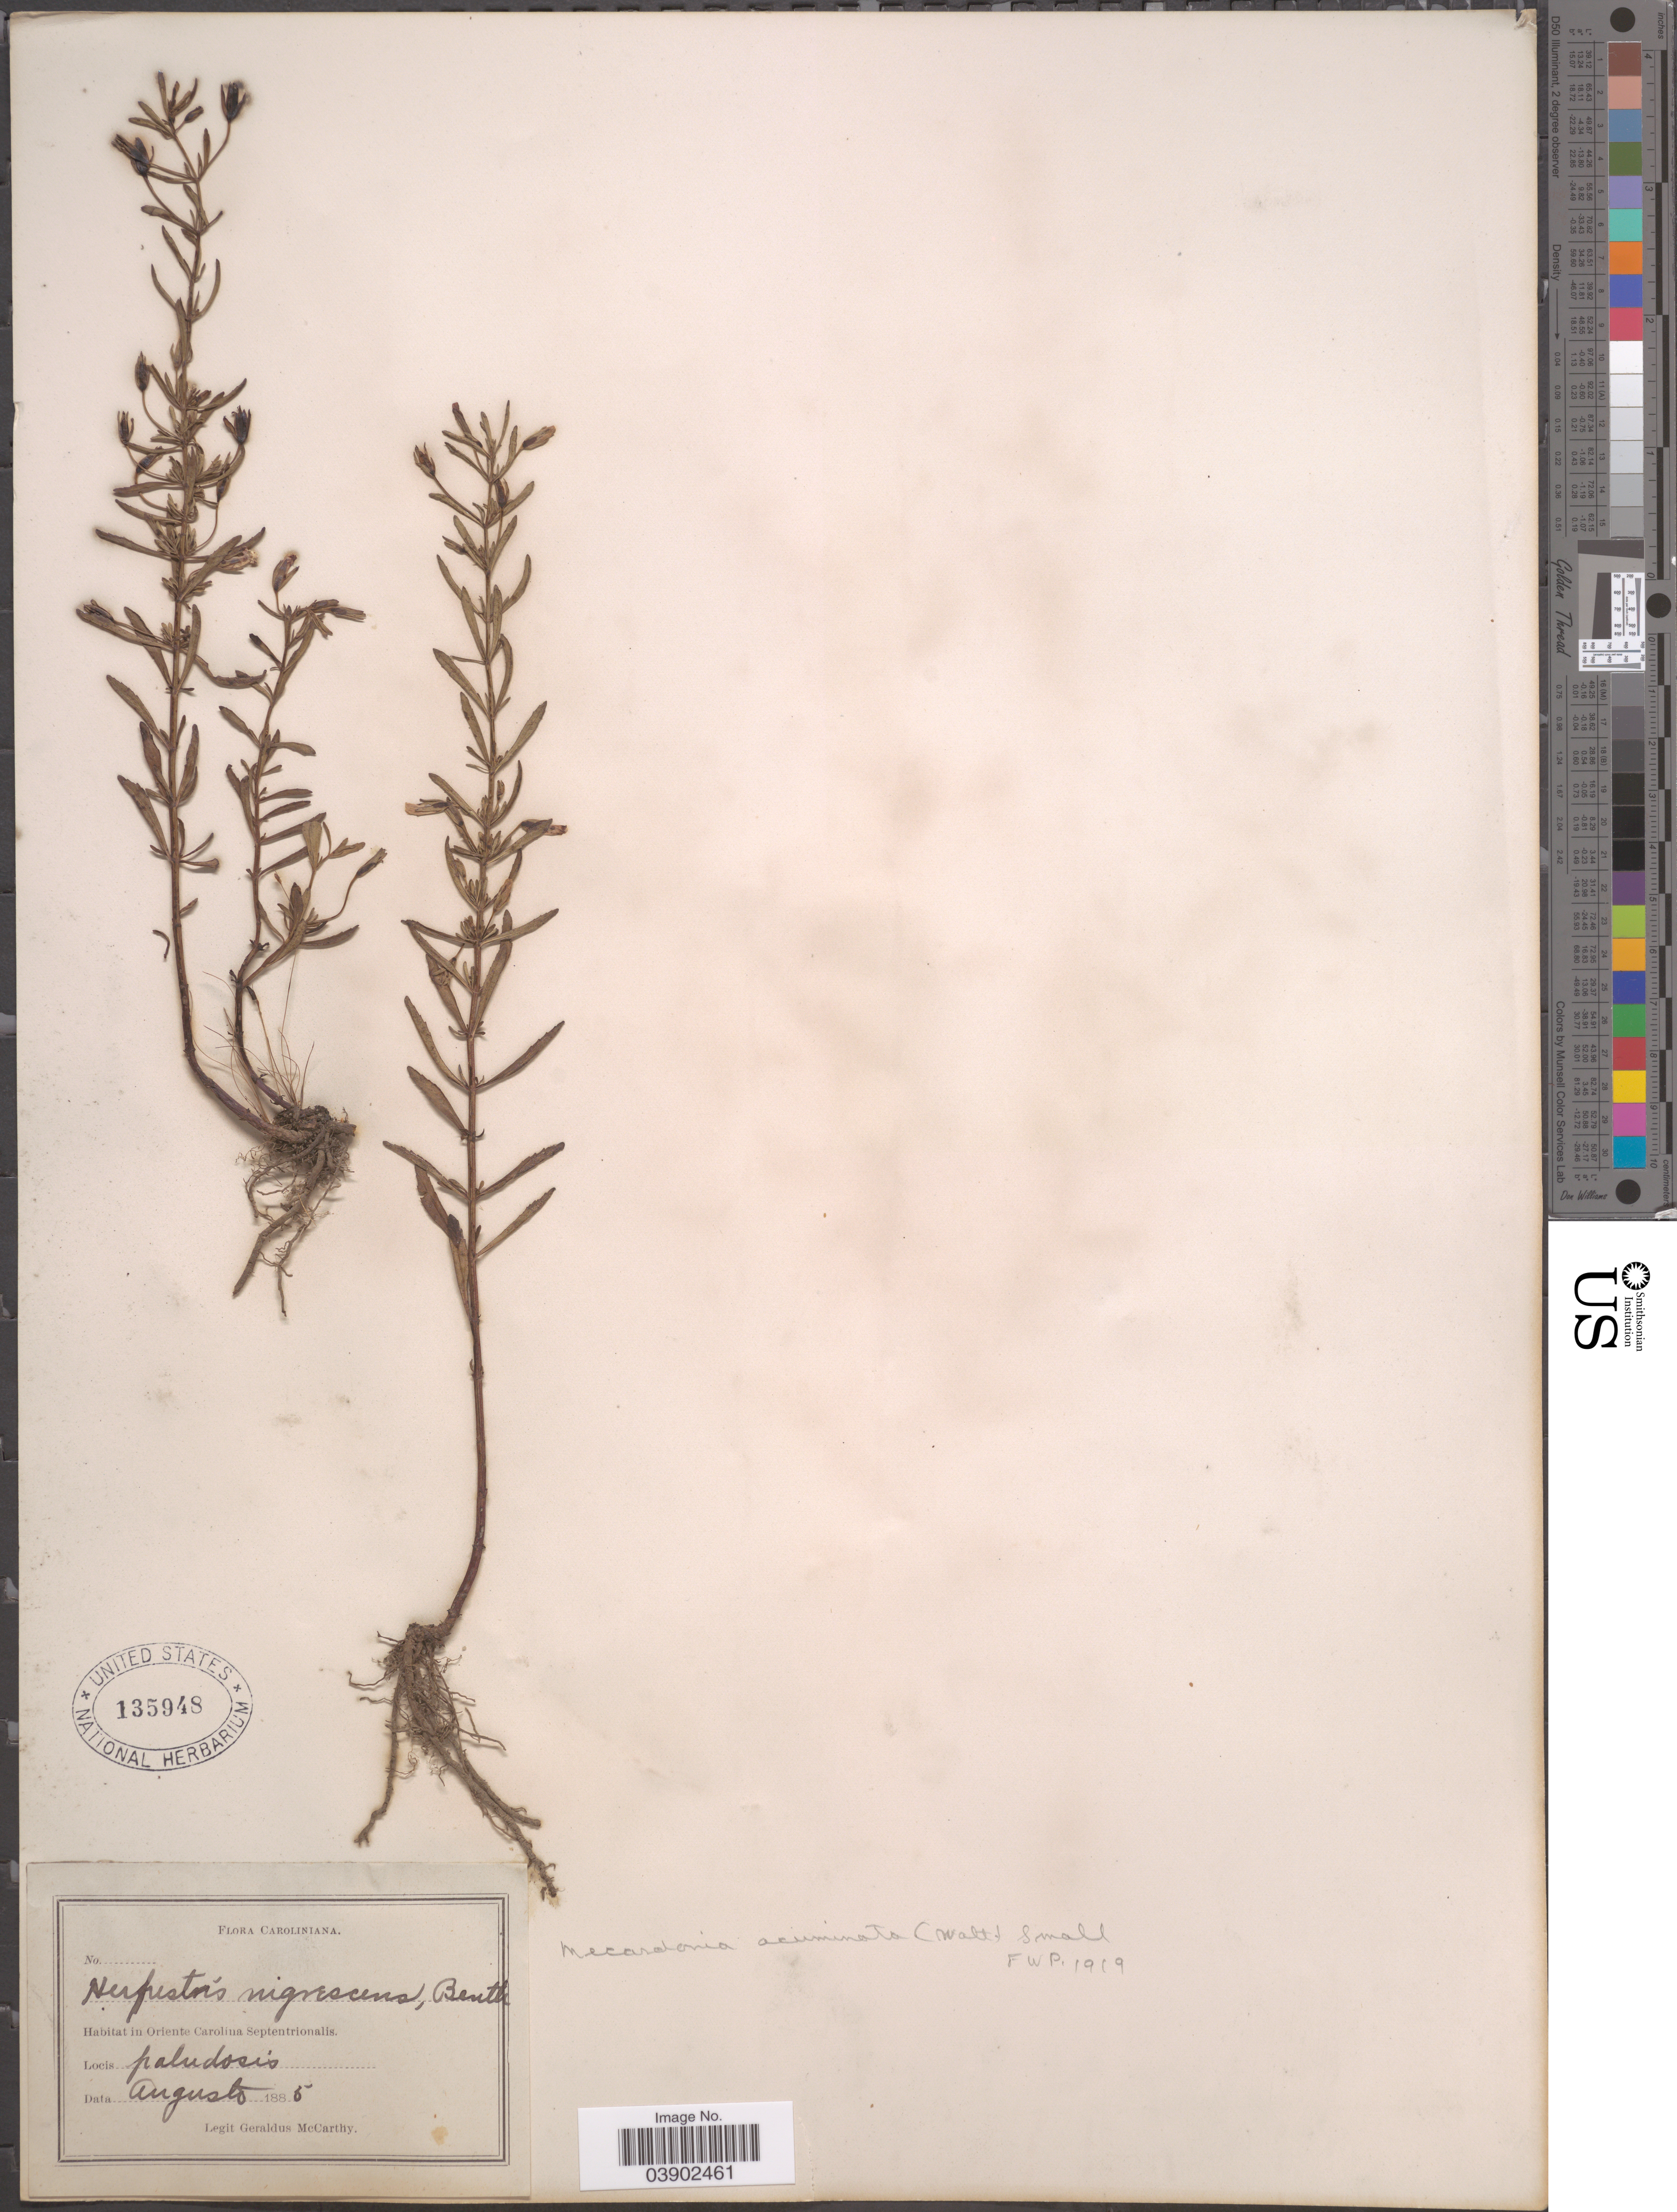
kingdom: Plantae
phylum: Tracheophyta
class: Magnoliopsida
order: Lamiales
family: Plantaginaceae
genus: Mecardonia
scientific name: Mecardonia acuminata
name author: (Walter) Small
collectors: M. McCarthy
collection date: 1885-08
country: United States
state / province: North Carolina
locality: Caroliniana. In Oriente Carolina Septentrionalis.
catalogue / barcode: US 135948